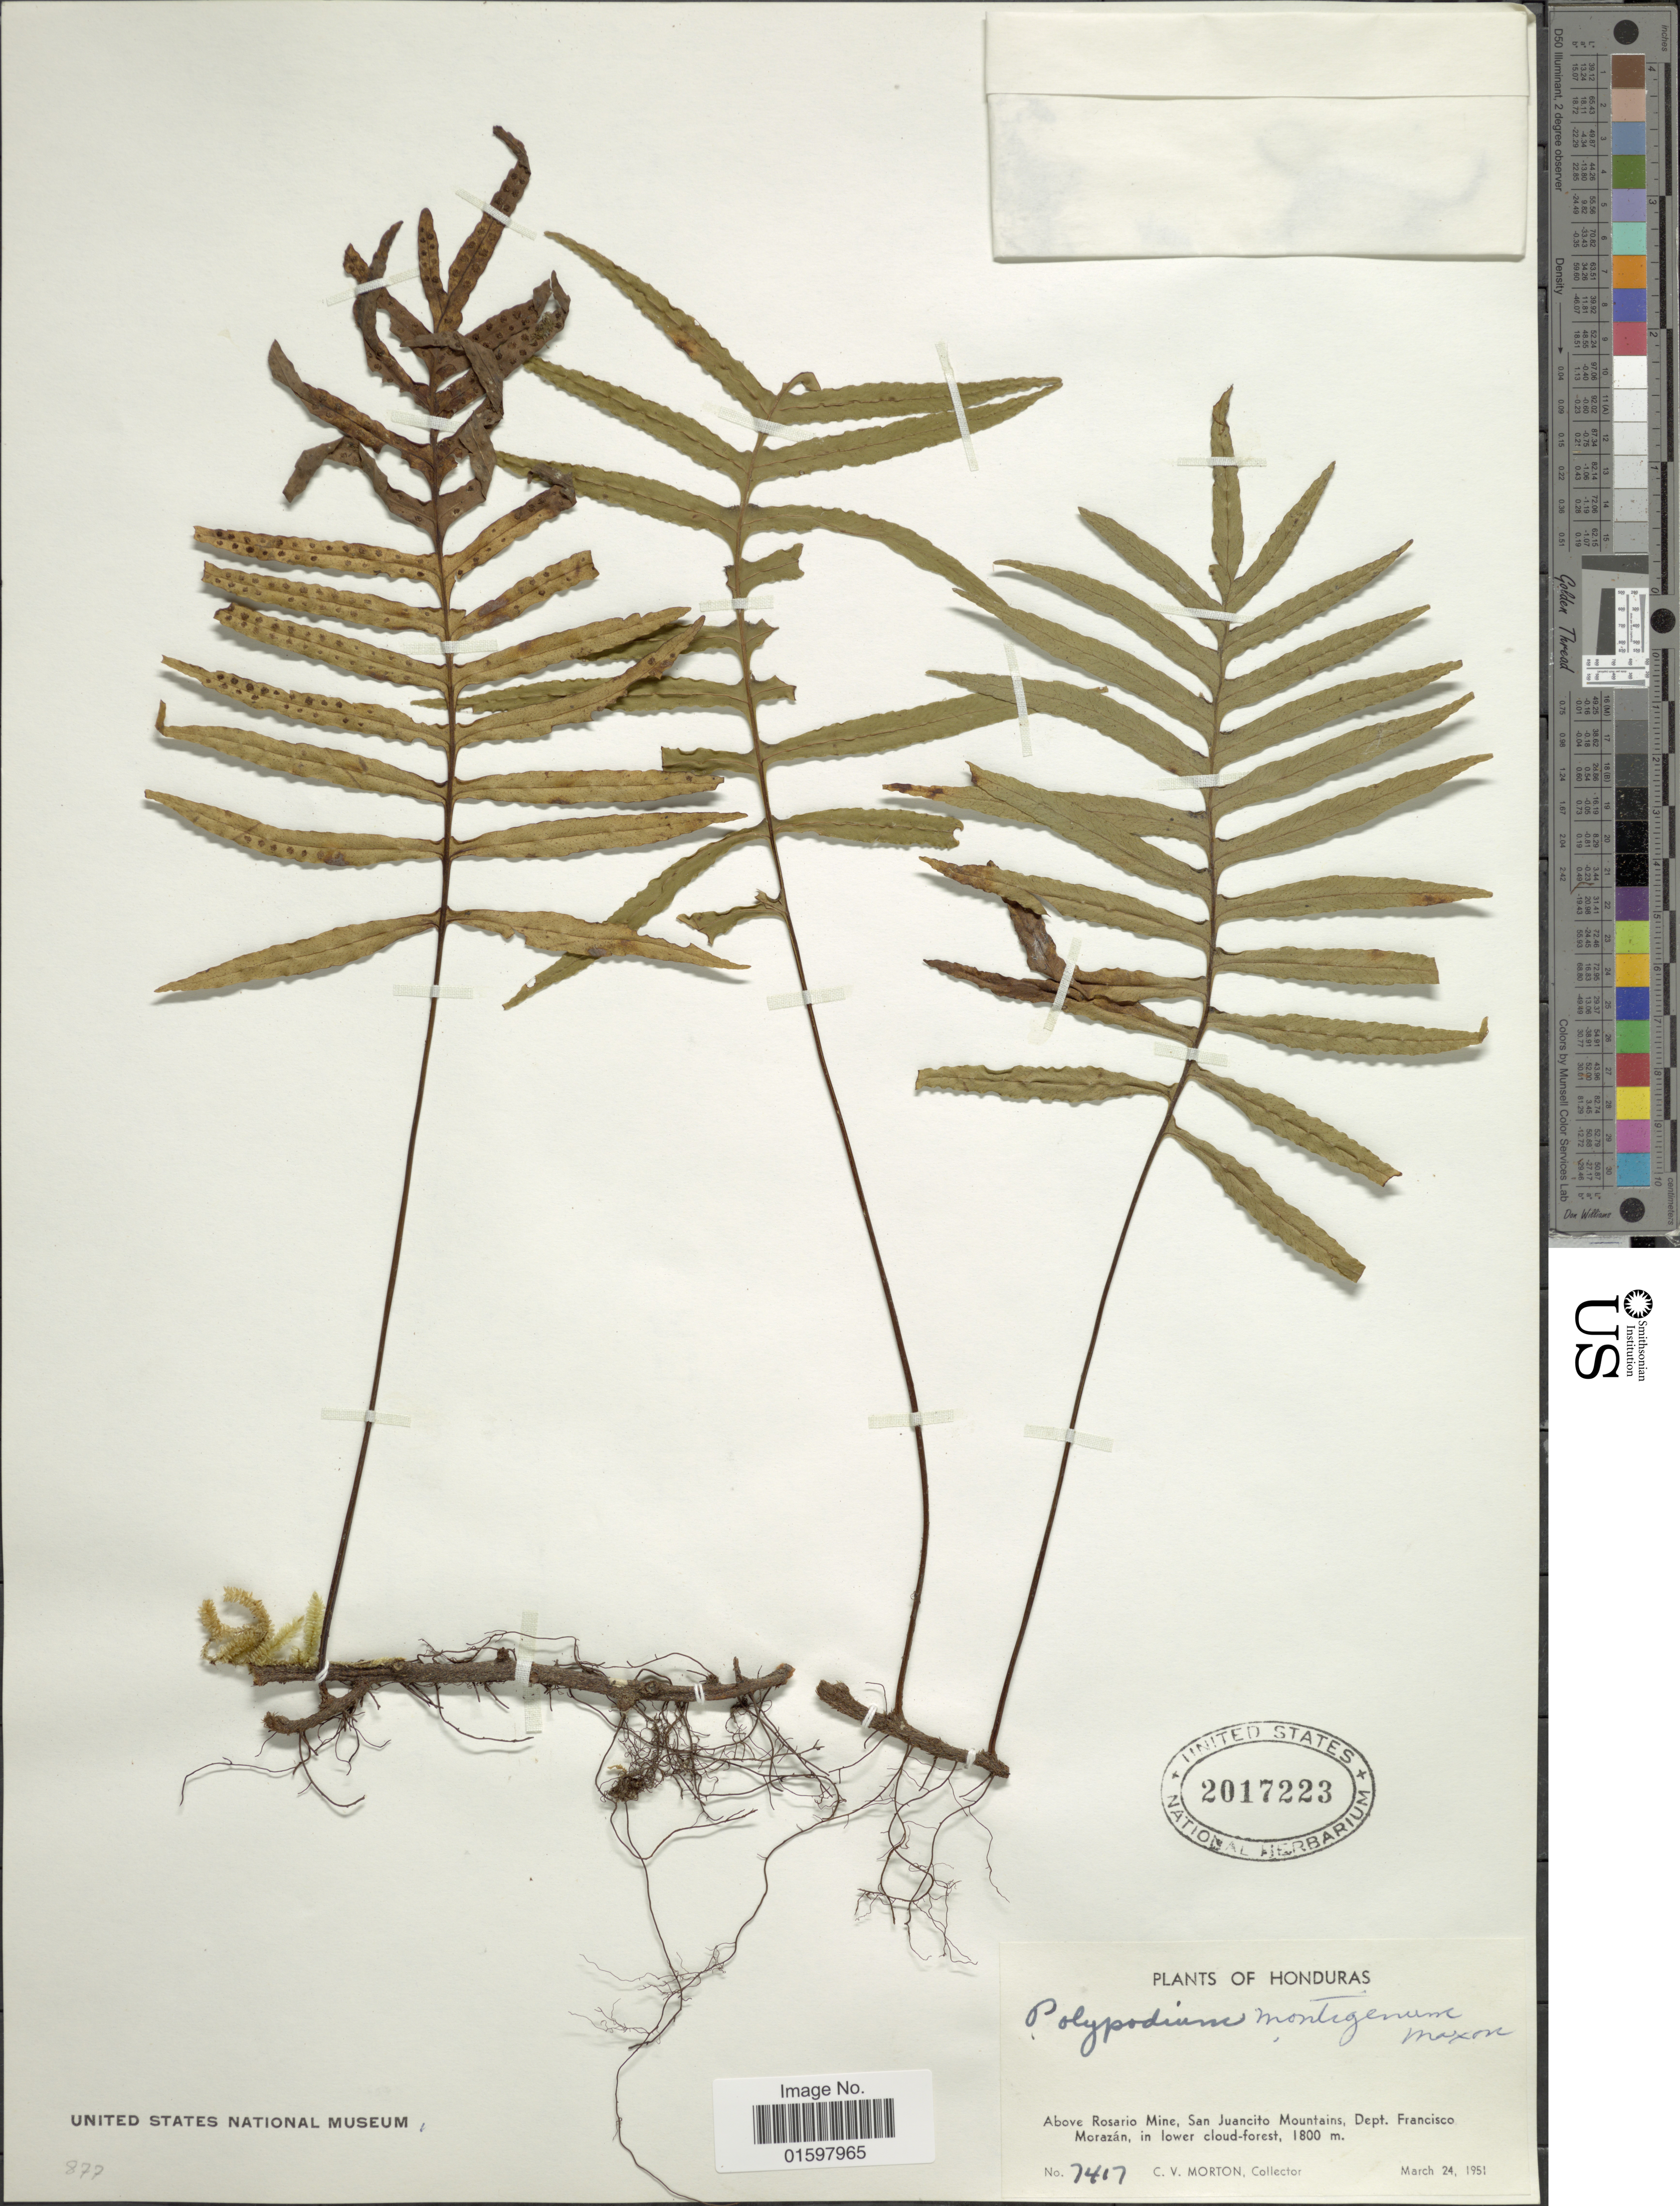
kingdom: Plantae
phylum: Tracheophyta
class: Polypodiopsida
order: Polypodiales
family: Polypodiaceae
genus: Pleopeltis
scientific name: Pleopeltis montigena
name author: (Maxon) A.R. Sm. & Tejero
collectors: C. V. Morton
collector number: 7417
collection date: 1951-03-24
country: Honduras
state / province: Fco. Morazán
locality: Above Rosario Mine, San Juancito Mountains, Dept. Francisco Morazán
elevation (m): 1800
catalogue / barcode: US 2017223